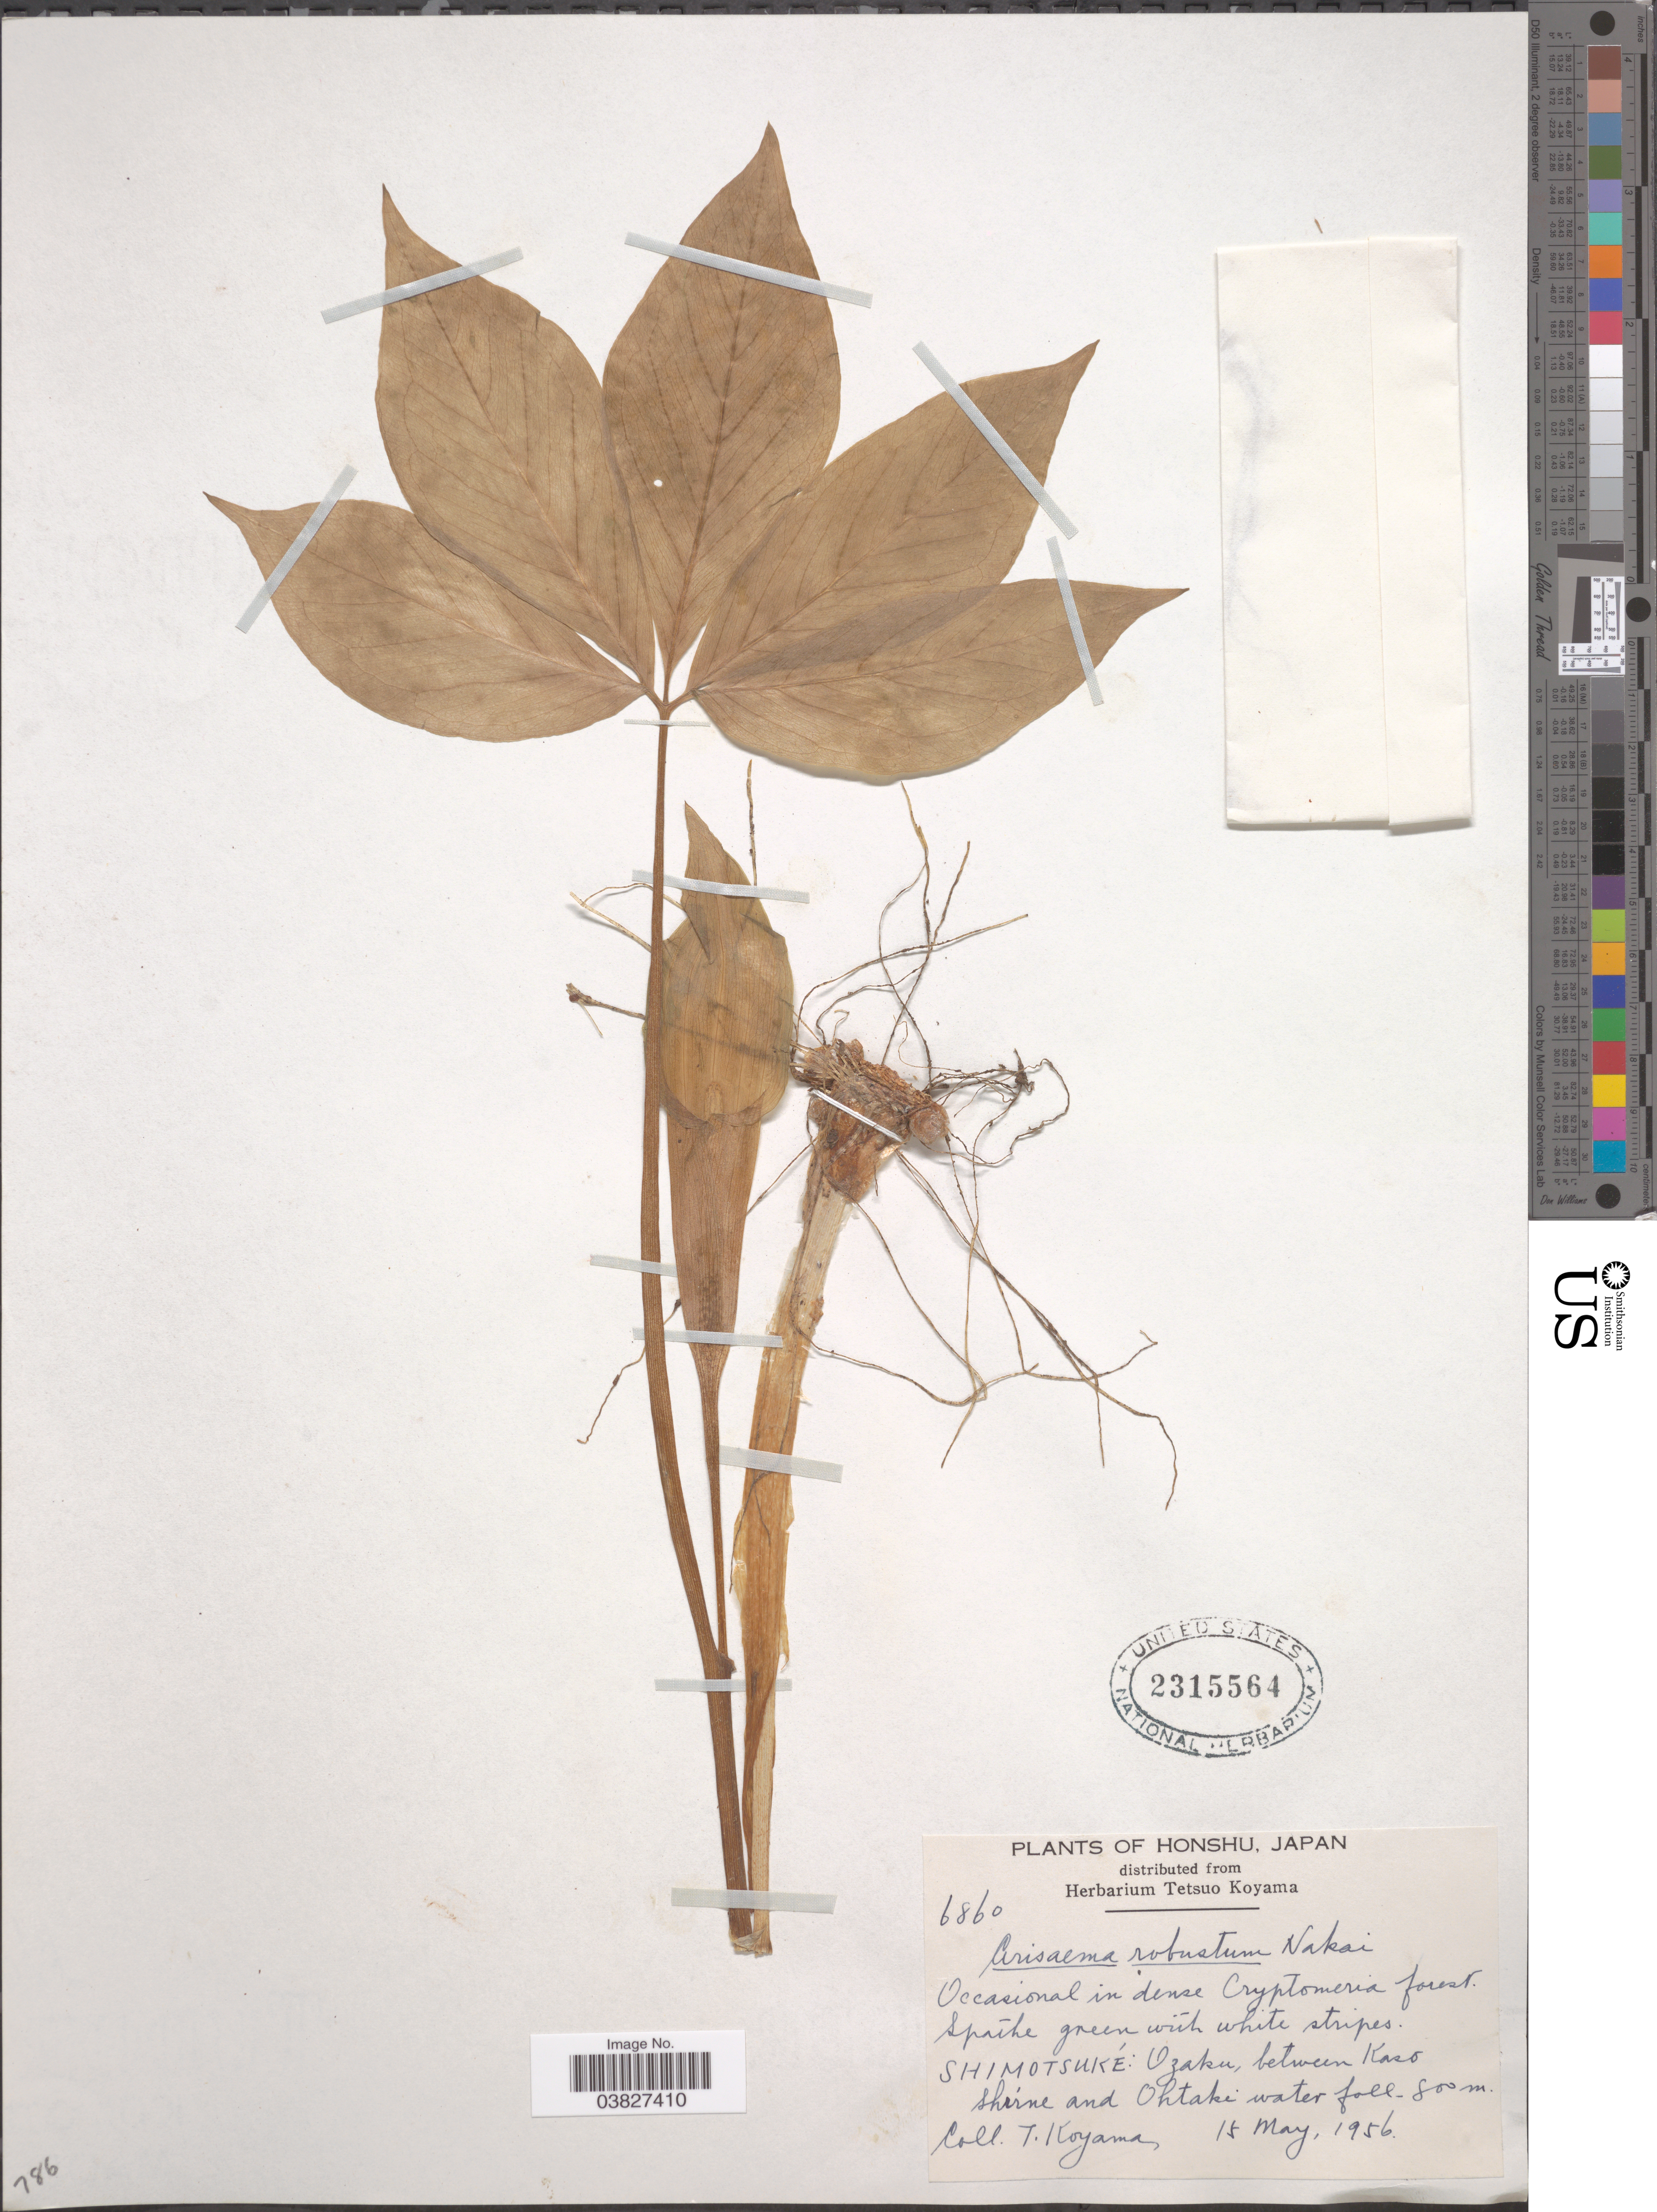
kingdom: Plantae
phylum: Tracheophyta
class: Liliopsida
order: Alismatales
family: Araceae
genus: Arisaema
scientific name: Arisaema robustum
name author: (Engl.) Nakai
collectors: T. Koyama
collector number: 6860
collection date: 1956-05-15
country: Japan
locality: Honshu. Shimotsuké: Ozaku, between Kaso Shrine and Ohtaki water fall.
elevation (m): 800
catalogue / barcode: US 2315564